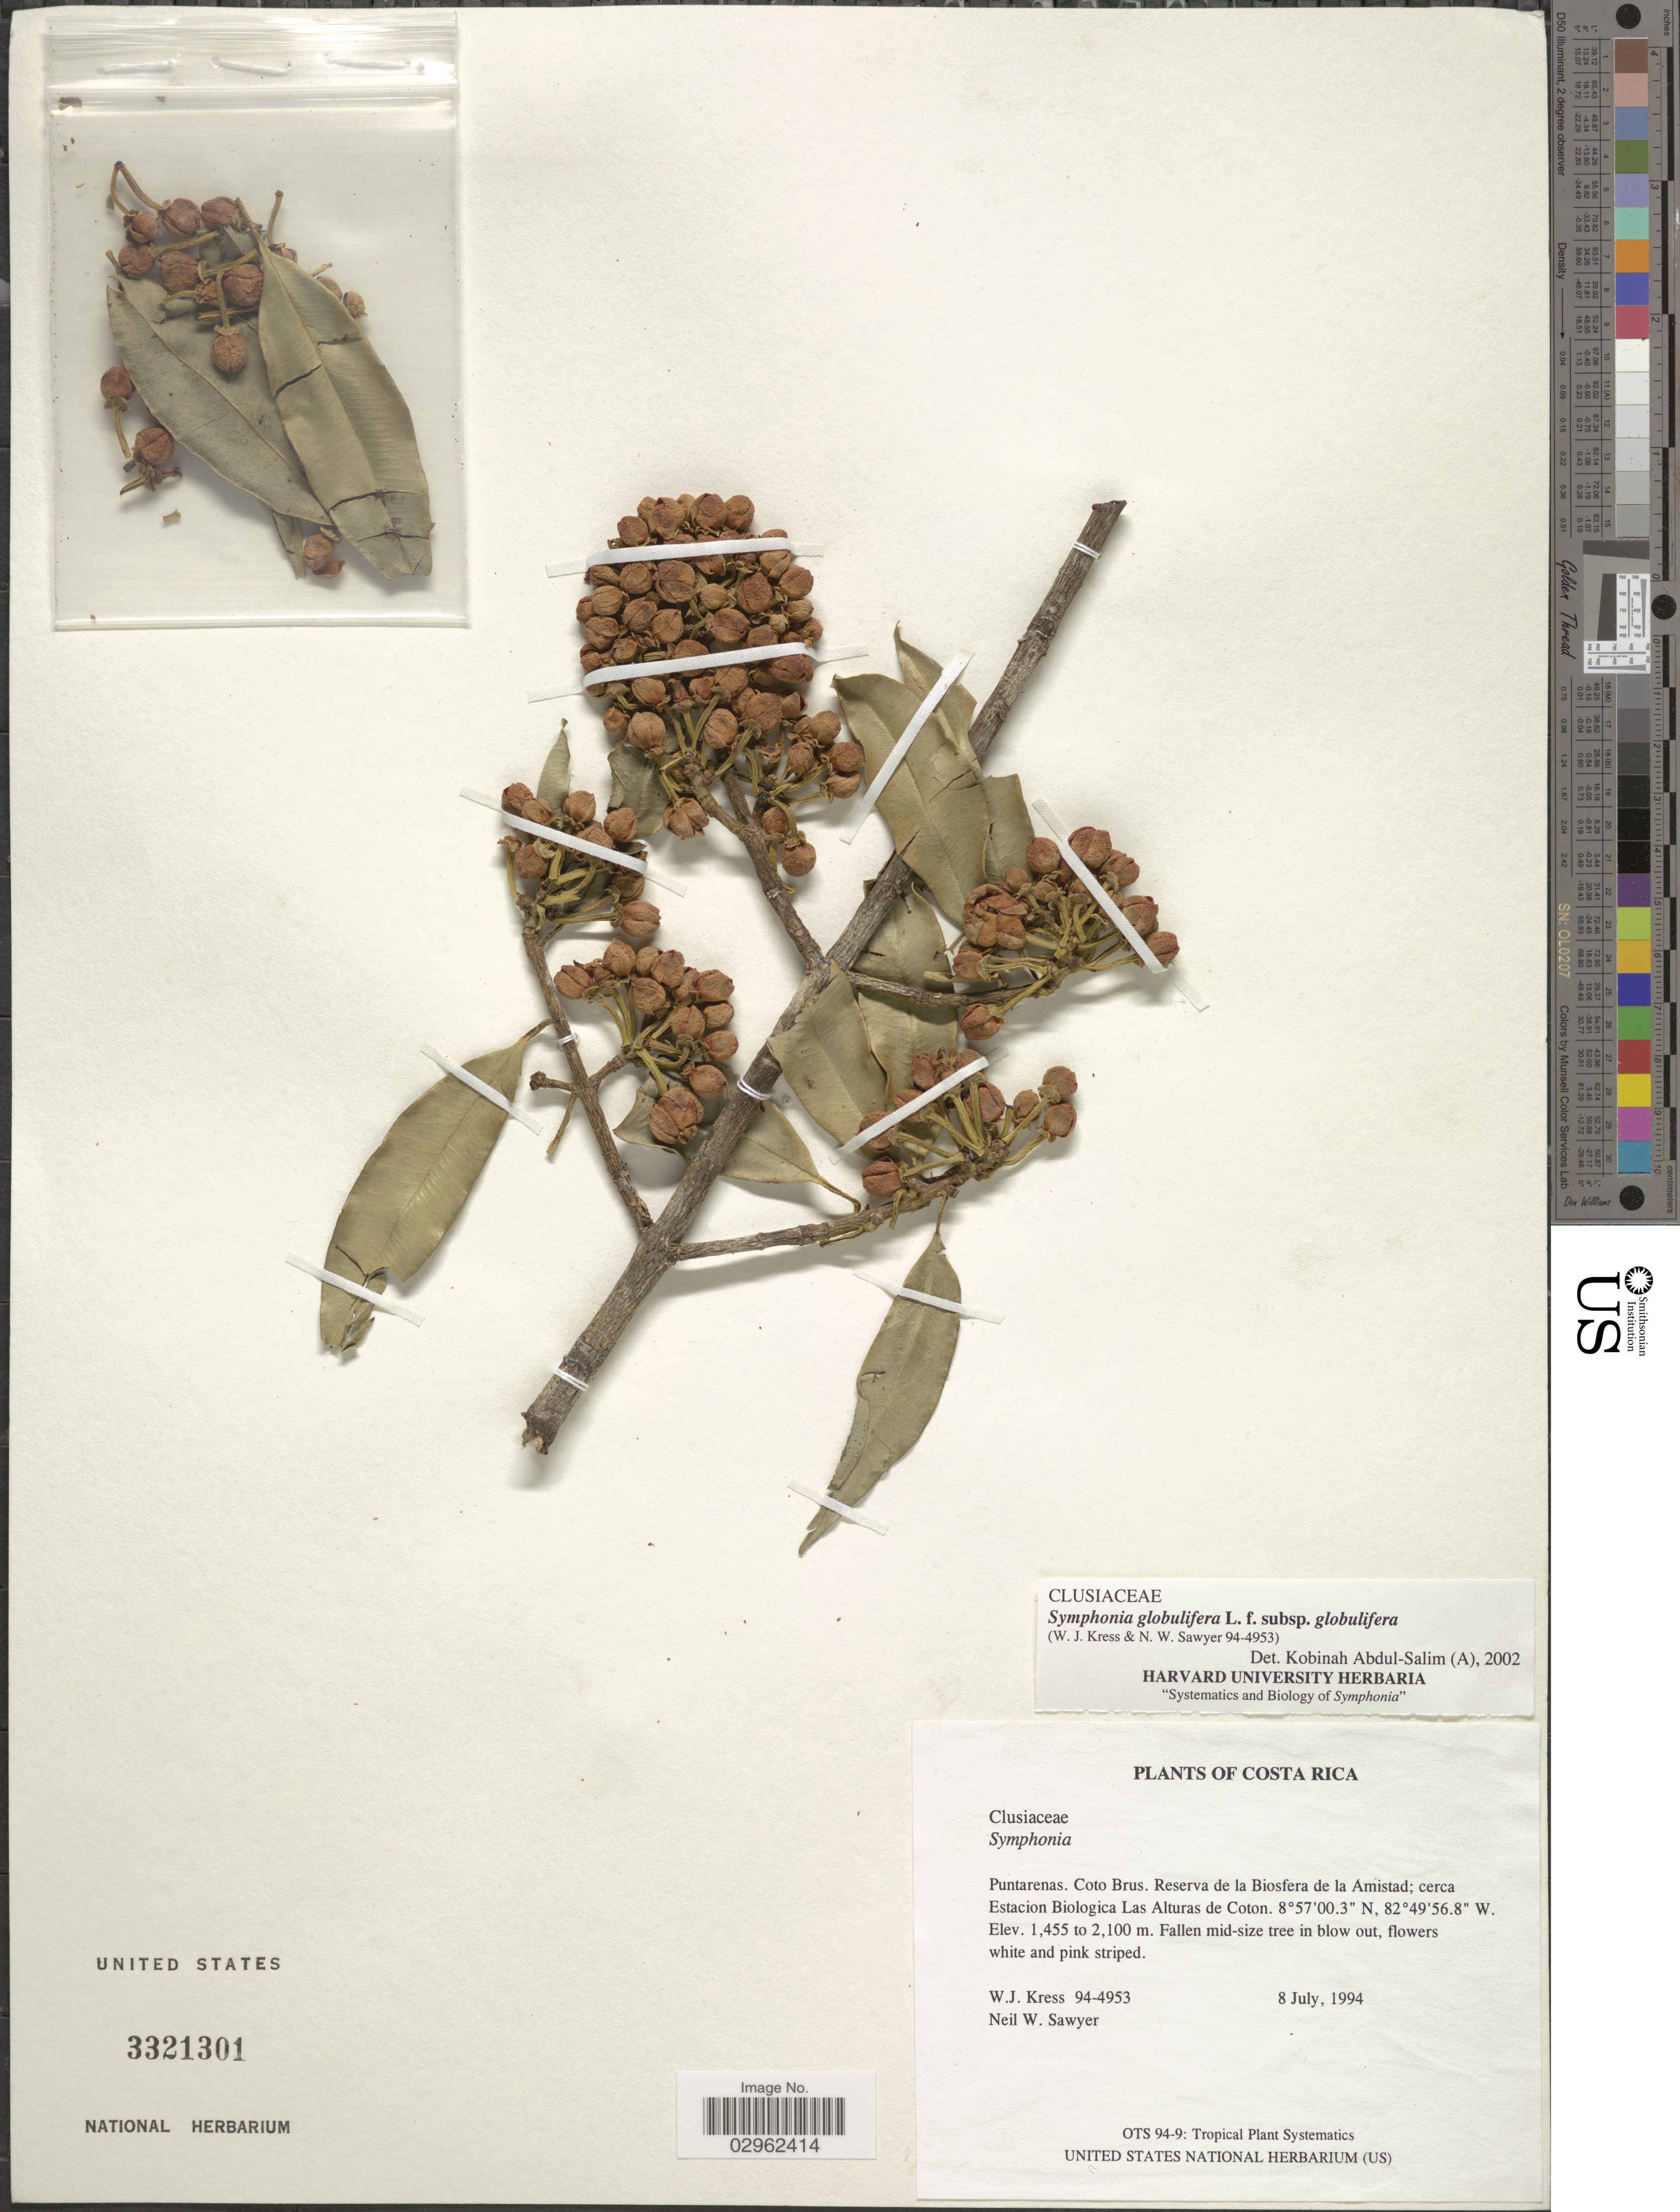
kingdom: Plantae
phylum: Tracheophyta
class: Magnoliopsida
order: Malpighiales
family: Clusiaceae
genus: Symphonia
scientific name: Symphonia globulifera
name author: L. f.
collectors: W. J. Kress & N. W. Sawyer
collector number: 94-4953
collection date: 1994-07-08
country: Costa Rica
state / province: Puntarenas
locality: Coto Brus. Reserva de la Biosfera de la Amistad; cerca Estacion Biologica Las Alturas de Coton.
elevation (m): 1455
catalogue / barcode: US 3321301